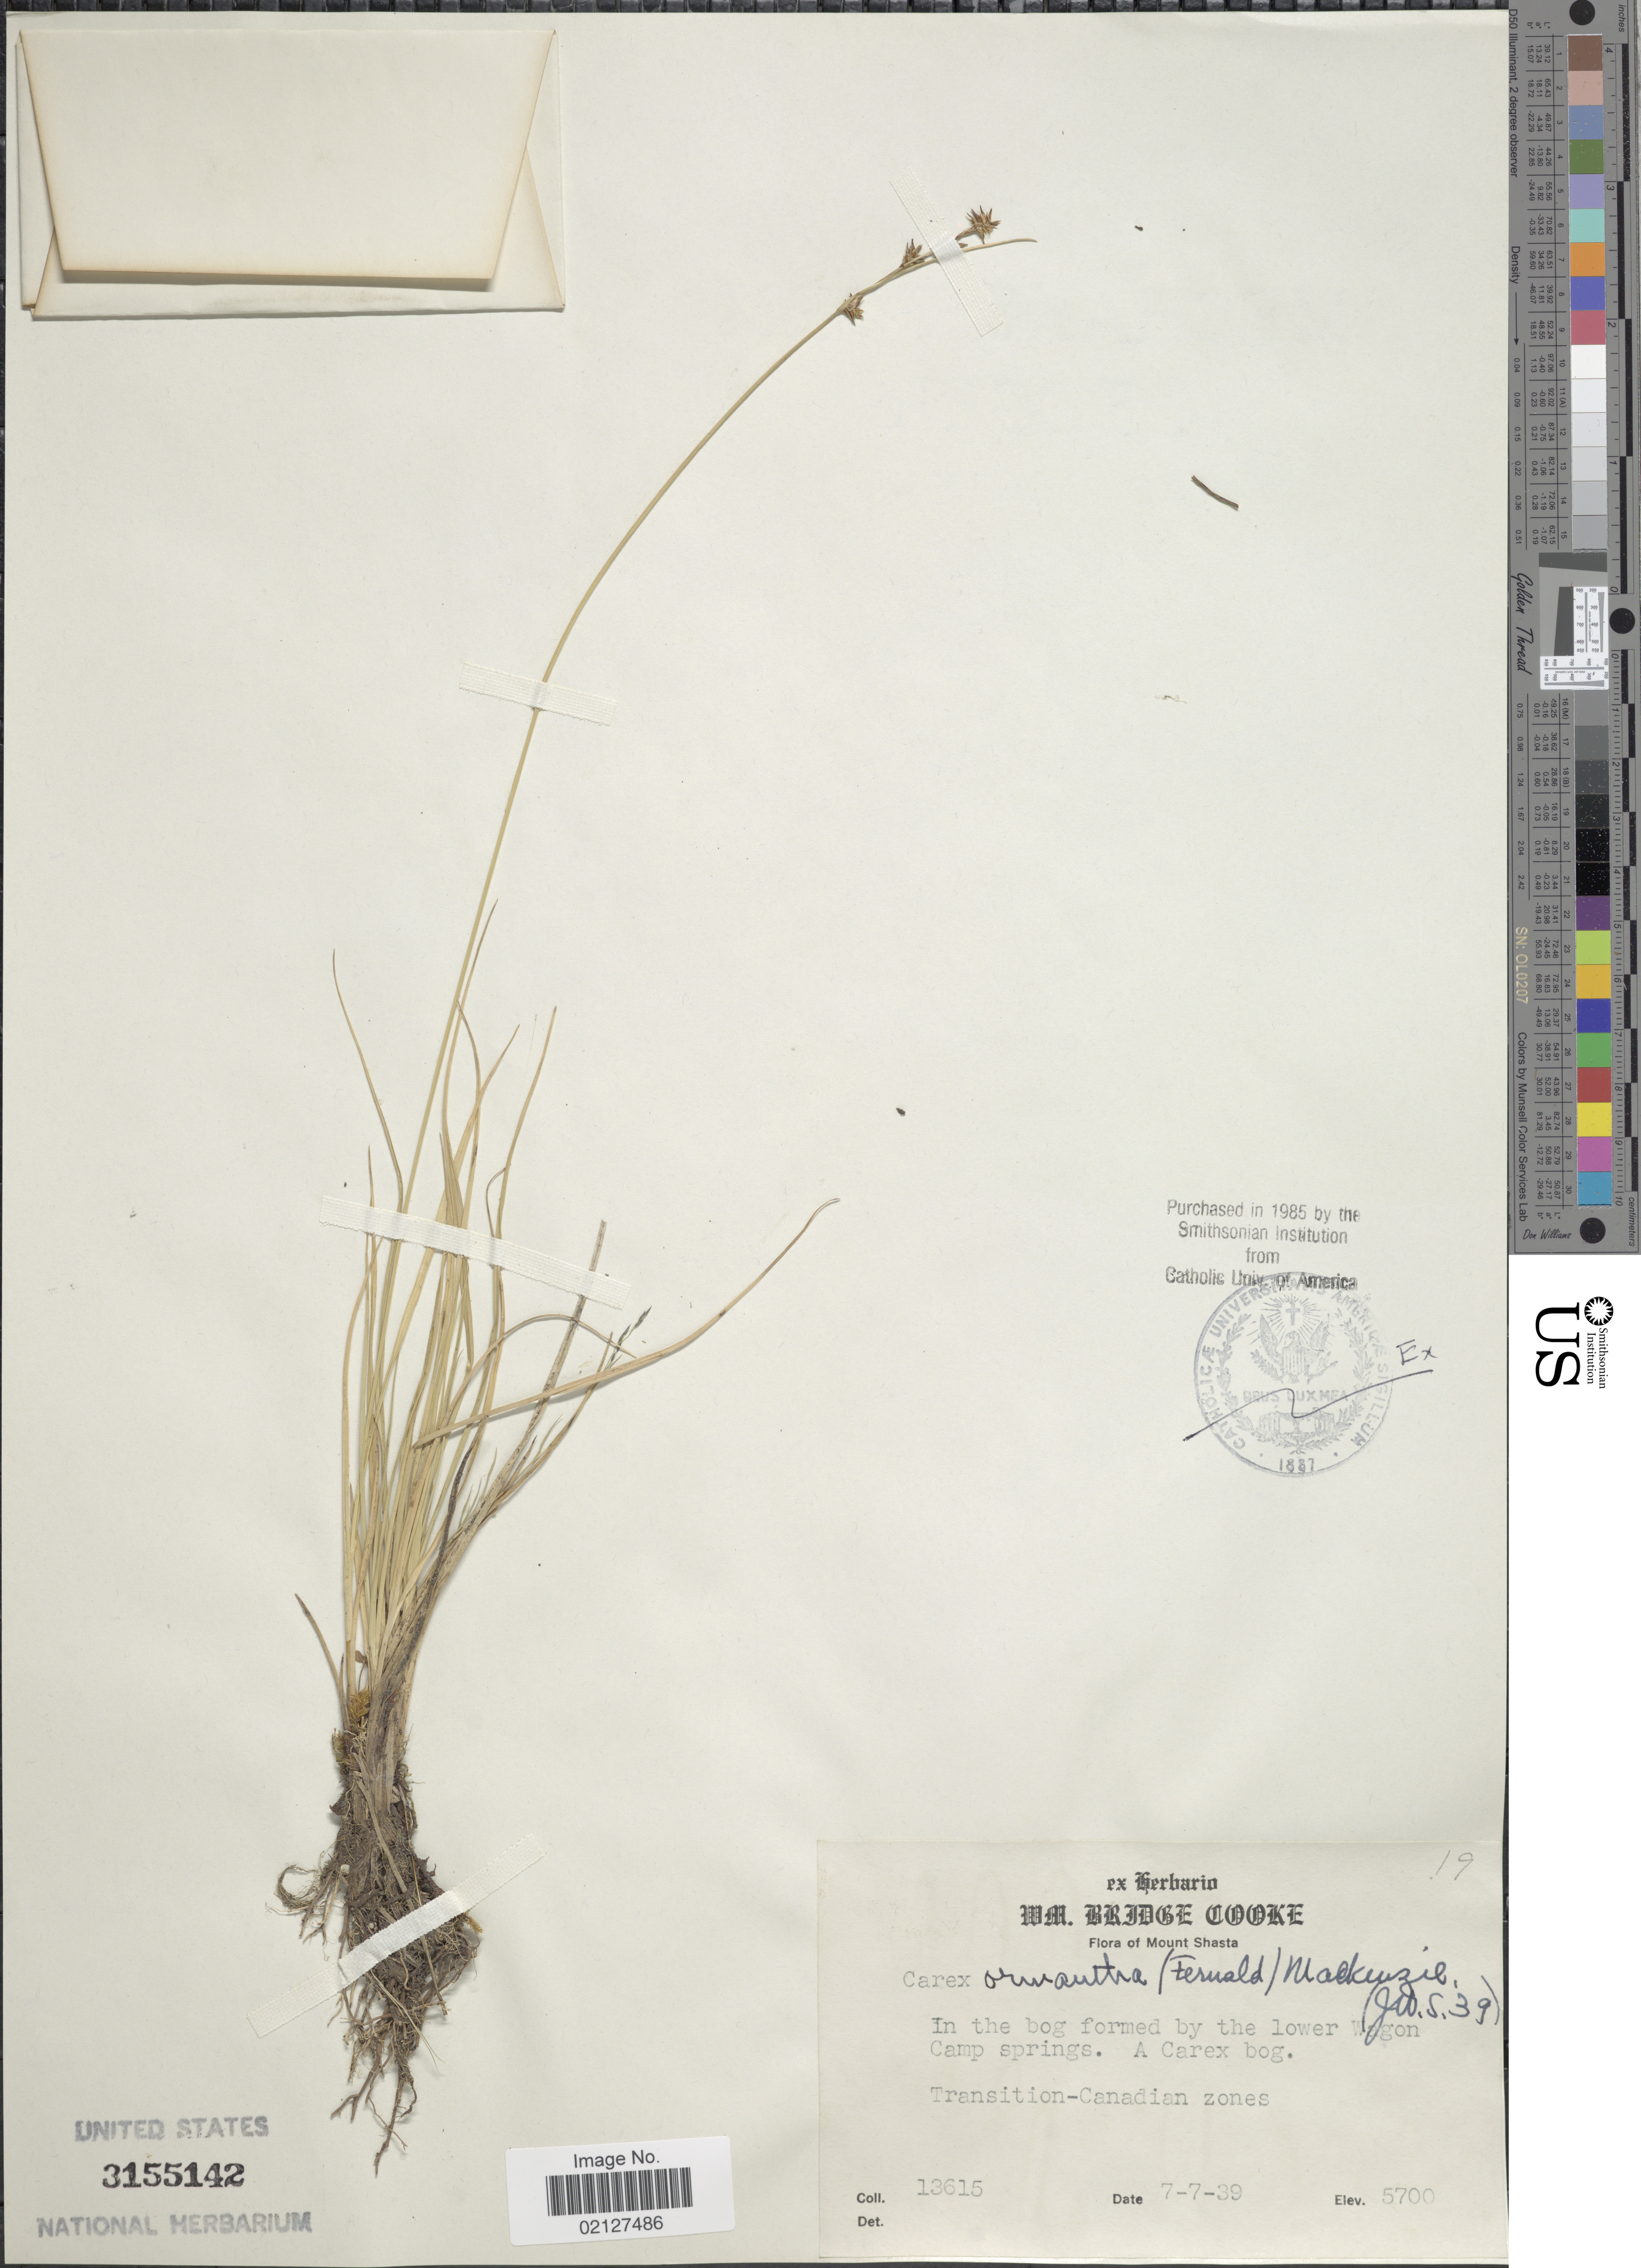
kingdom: Plantae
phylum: Tracheophyta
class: Liliopsida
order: Poales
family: Cyperaceae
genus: Carex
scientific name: Carex echinata subsp. echinata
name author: Murray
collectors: ex herb. WM. Bridge Cooke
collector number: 13615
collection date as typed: Transcribed d/m/y: 7/7/39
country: United States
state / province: California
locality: Mount Shasta, in the bog by the lower Wagon Camp Springs, Transition-Canadian Zone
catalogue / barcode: US 3155142